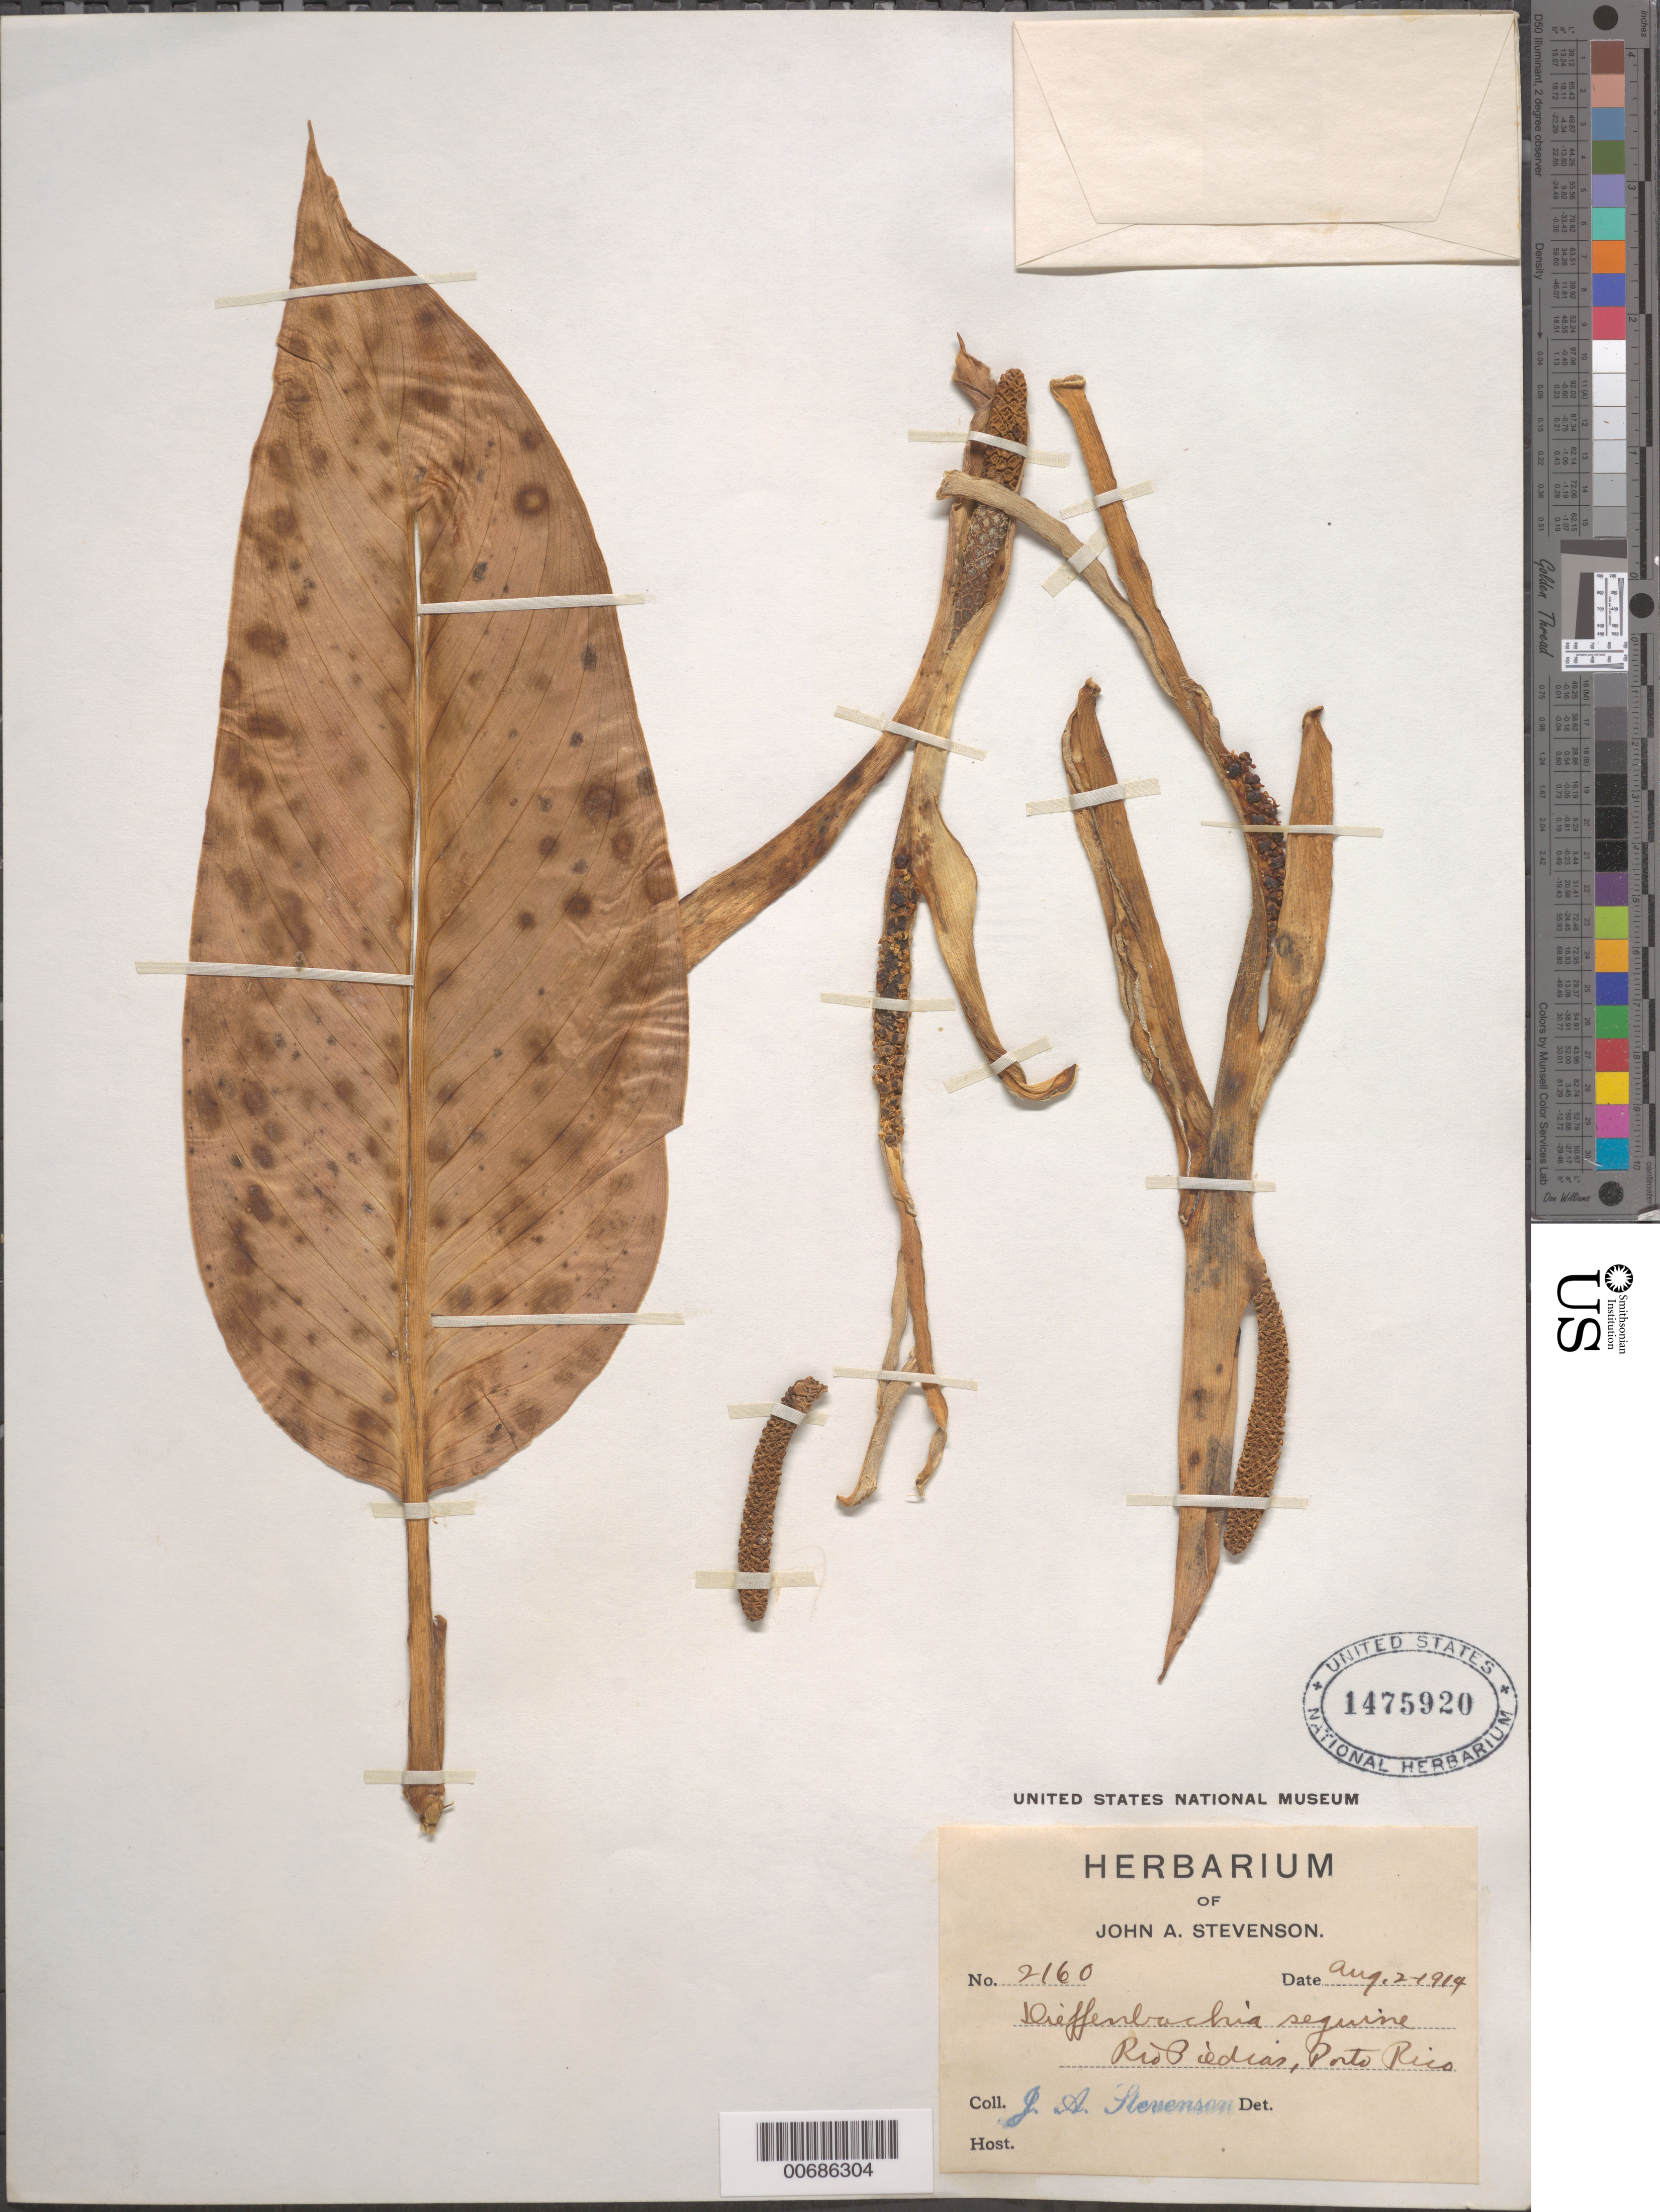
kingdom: Plantae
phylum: Tracheophyta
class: Liliopsida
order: Alismatales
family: Araceae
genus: Dieffenbachia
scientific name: Dieffenbachia seguine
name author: (Jacq.) Schott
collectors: J. Stevenson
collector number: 2160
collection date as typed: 02 Aug 1914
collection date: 1914-08-02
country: Puerto Rico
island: Greater Antilles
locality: Rio Piediar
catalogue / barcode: US 1475920